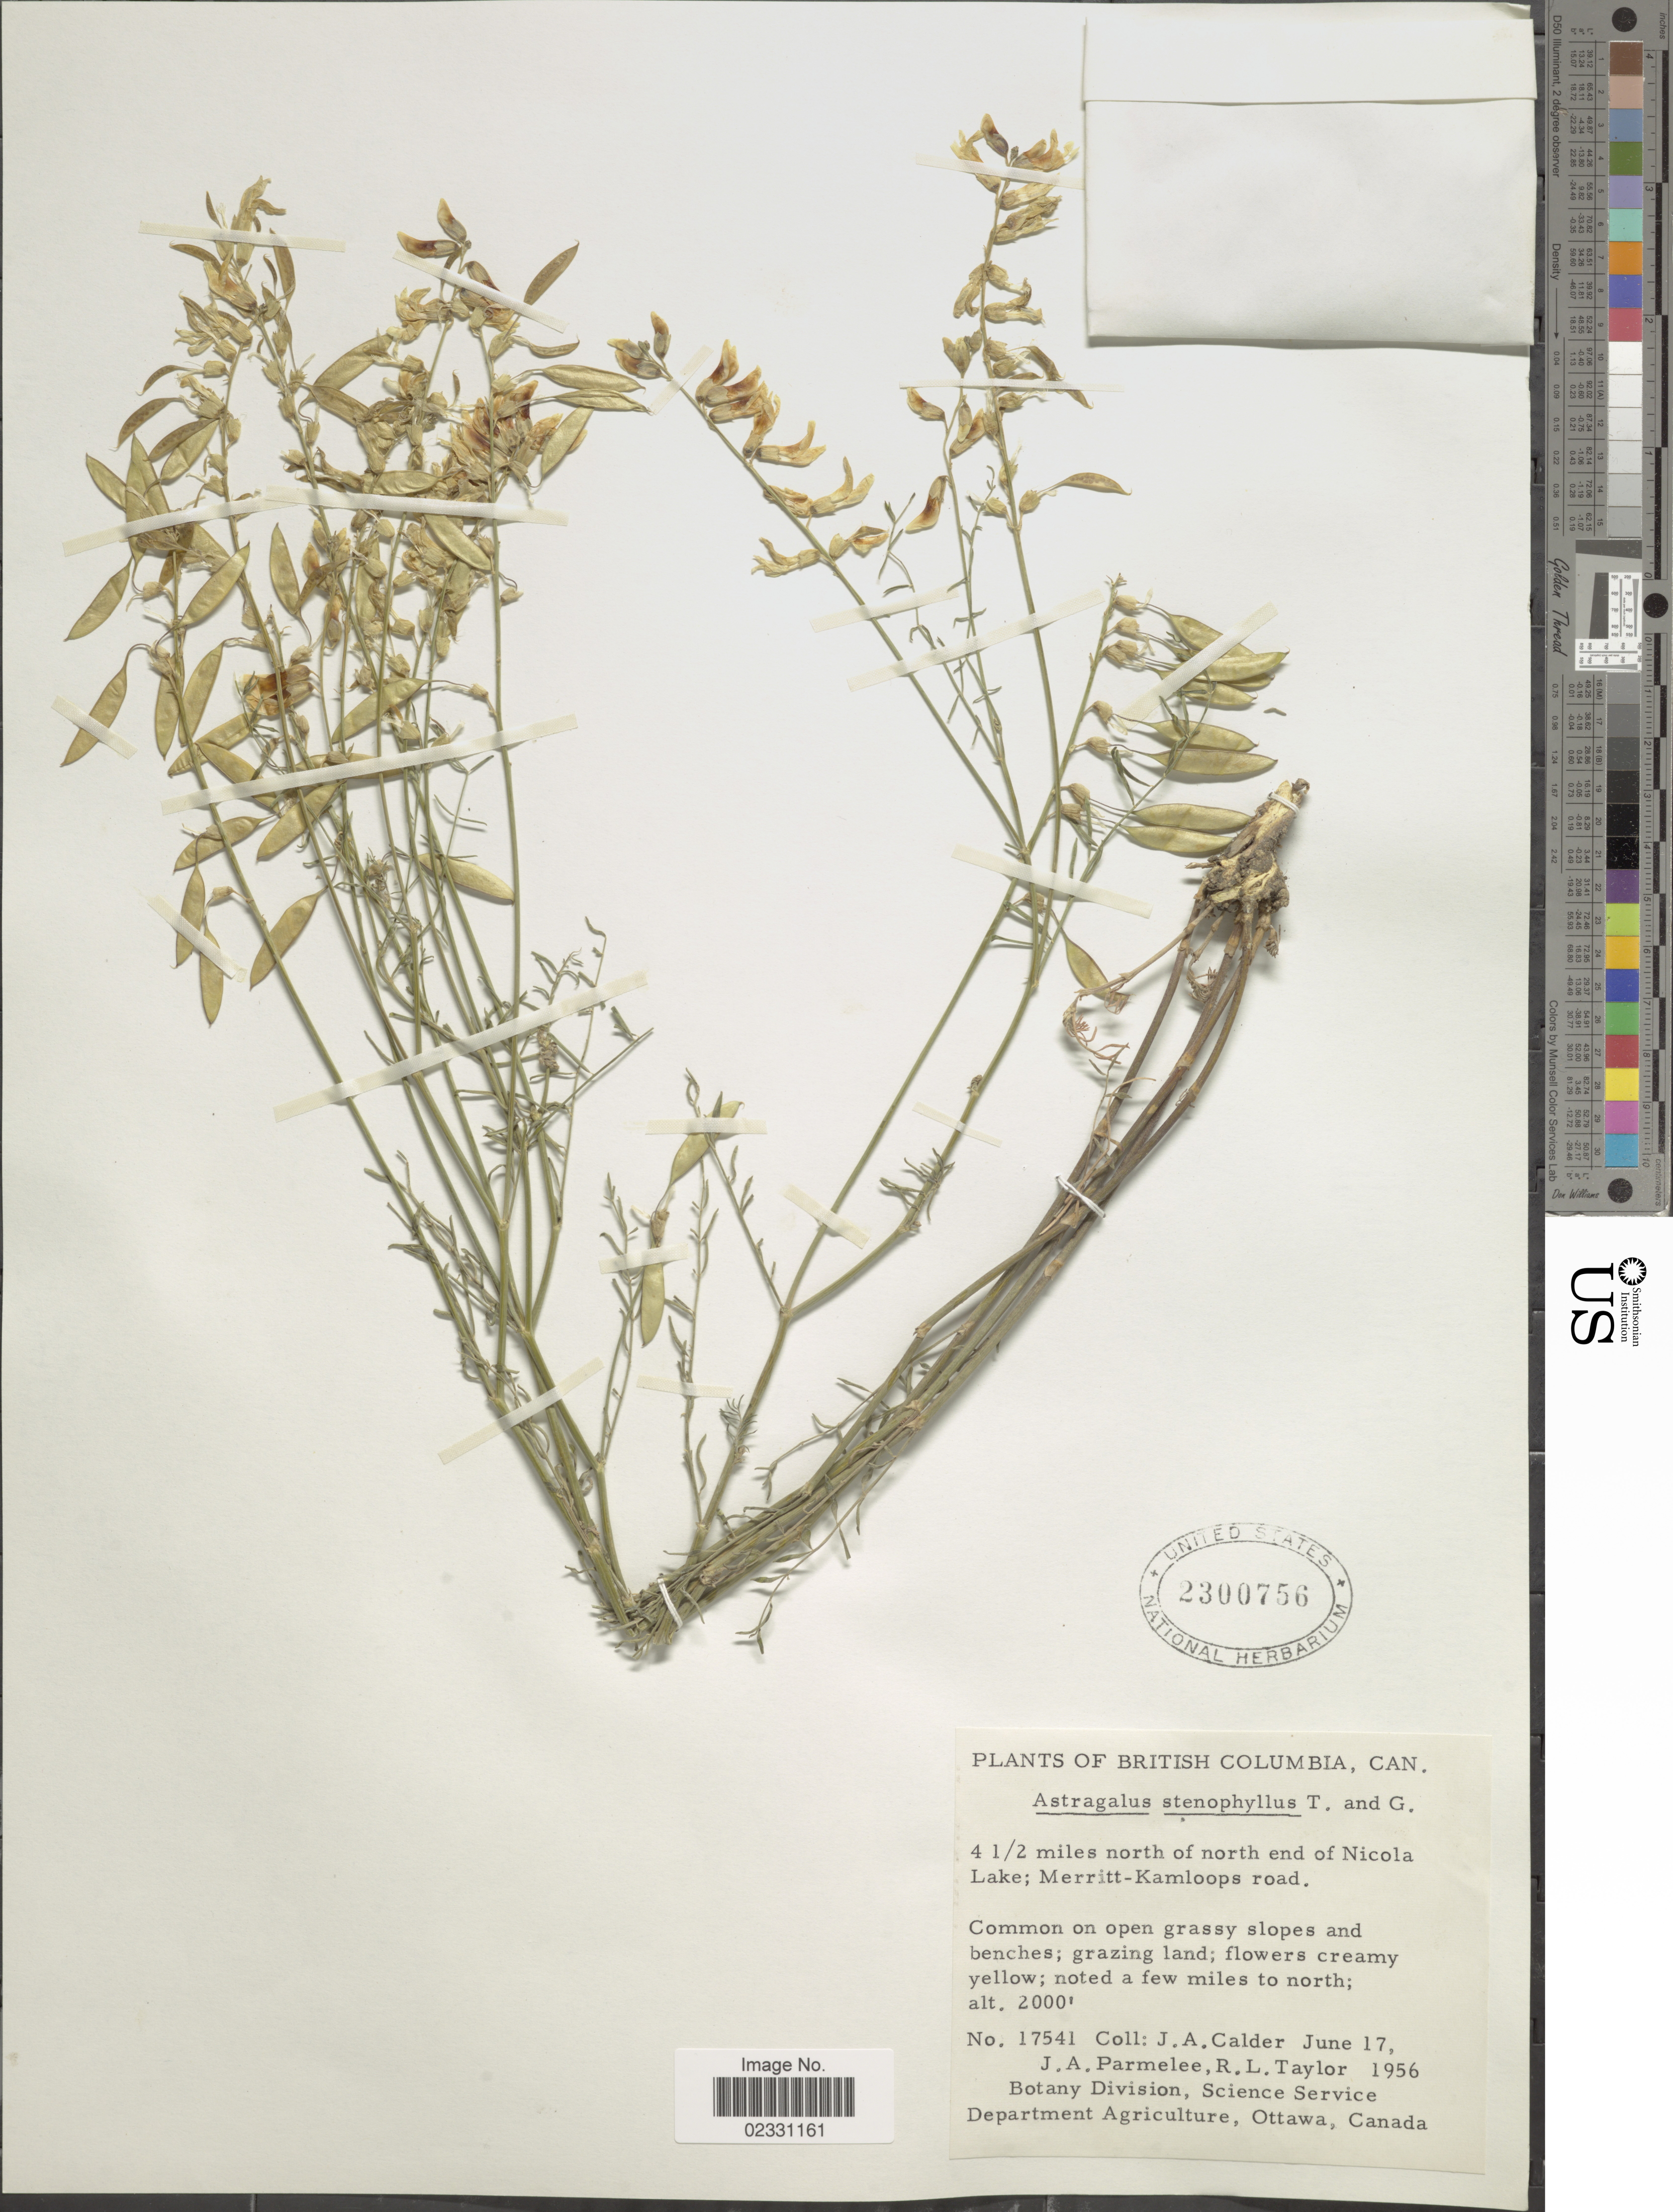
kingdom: Plantae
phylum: Tracheophyta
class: Magnoliopsida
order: Fabales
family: Fabaceae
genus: Astragalus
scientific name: Astragalus filipes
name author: A. Gray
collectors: J. A. Calder, J. A. Parmelee & R. Taylor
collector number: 17541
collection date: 1956-06-17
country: Canada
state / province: British Columbia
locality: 4 1/2 miles north of north end of Nicola Lake; Merritt-Kamloops road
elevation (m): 610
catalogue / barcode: US 2300756